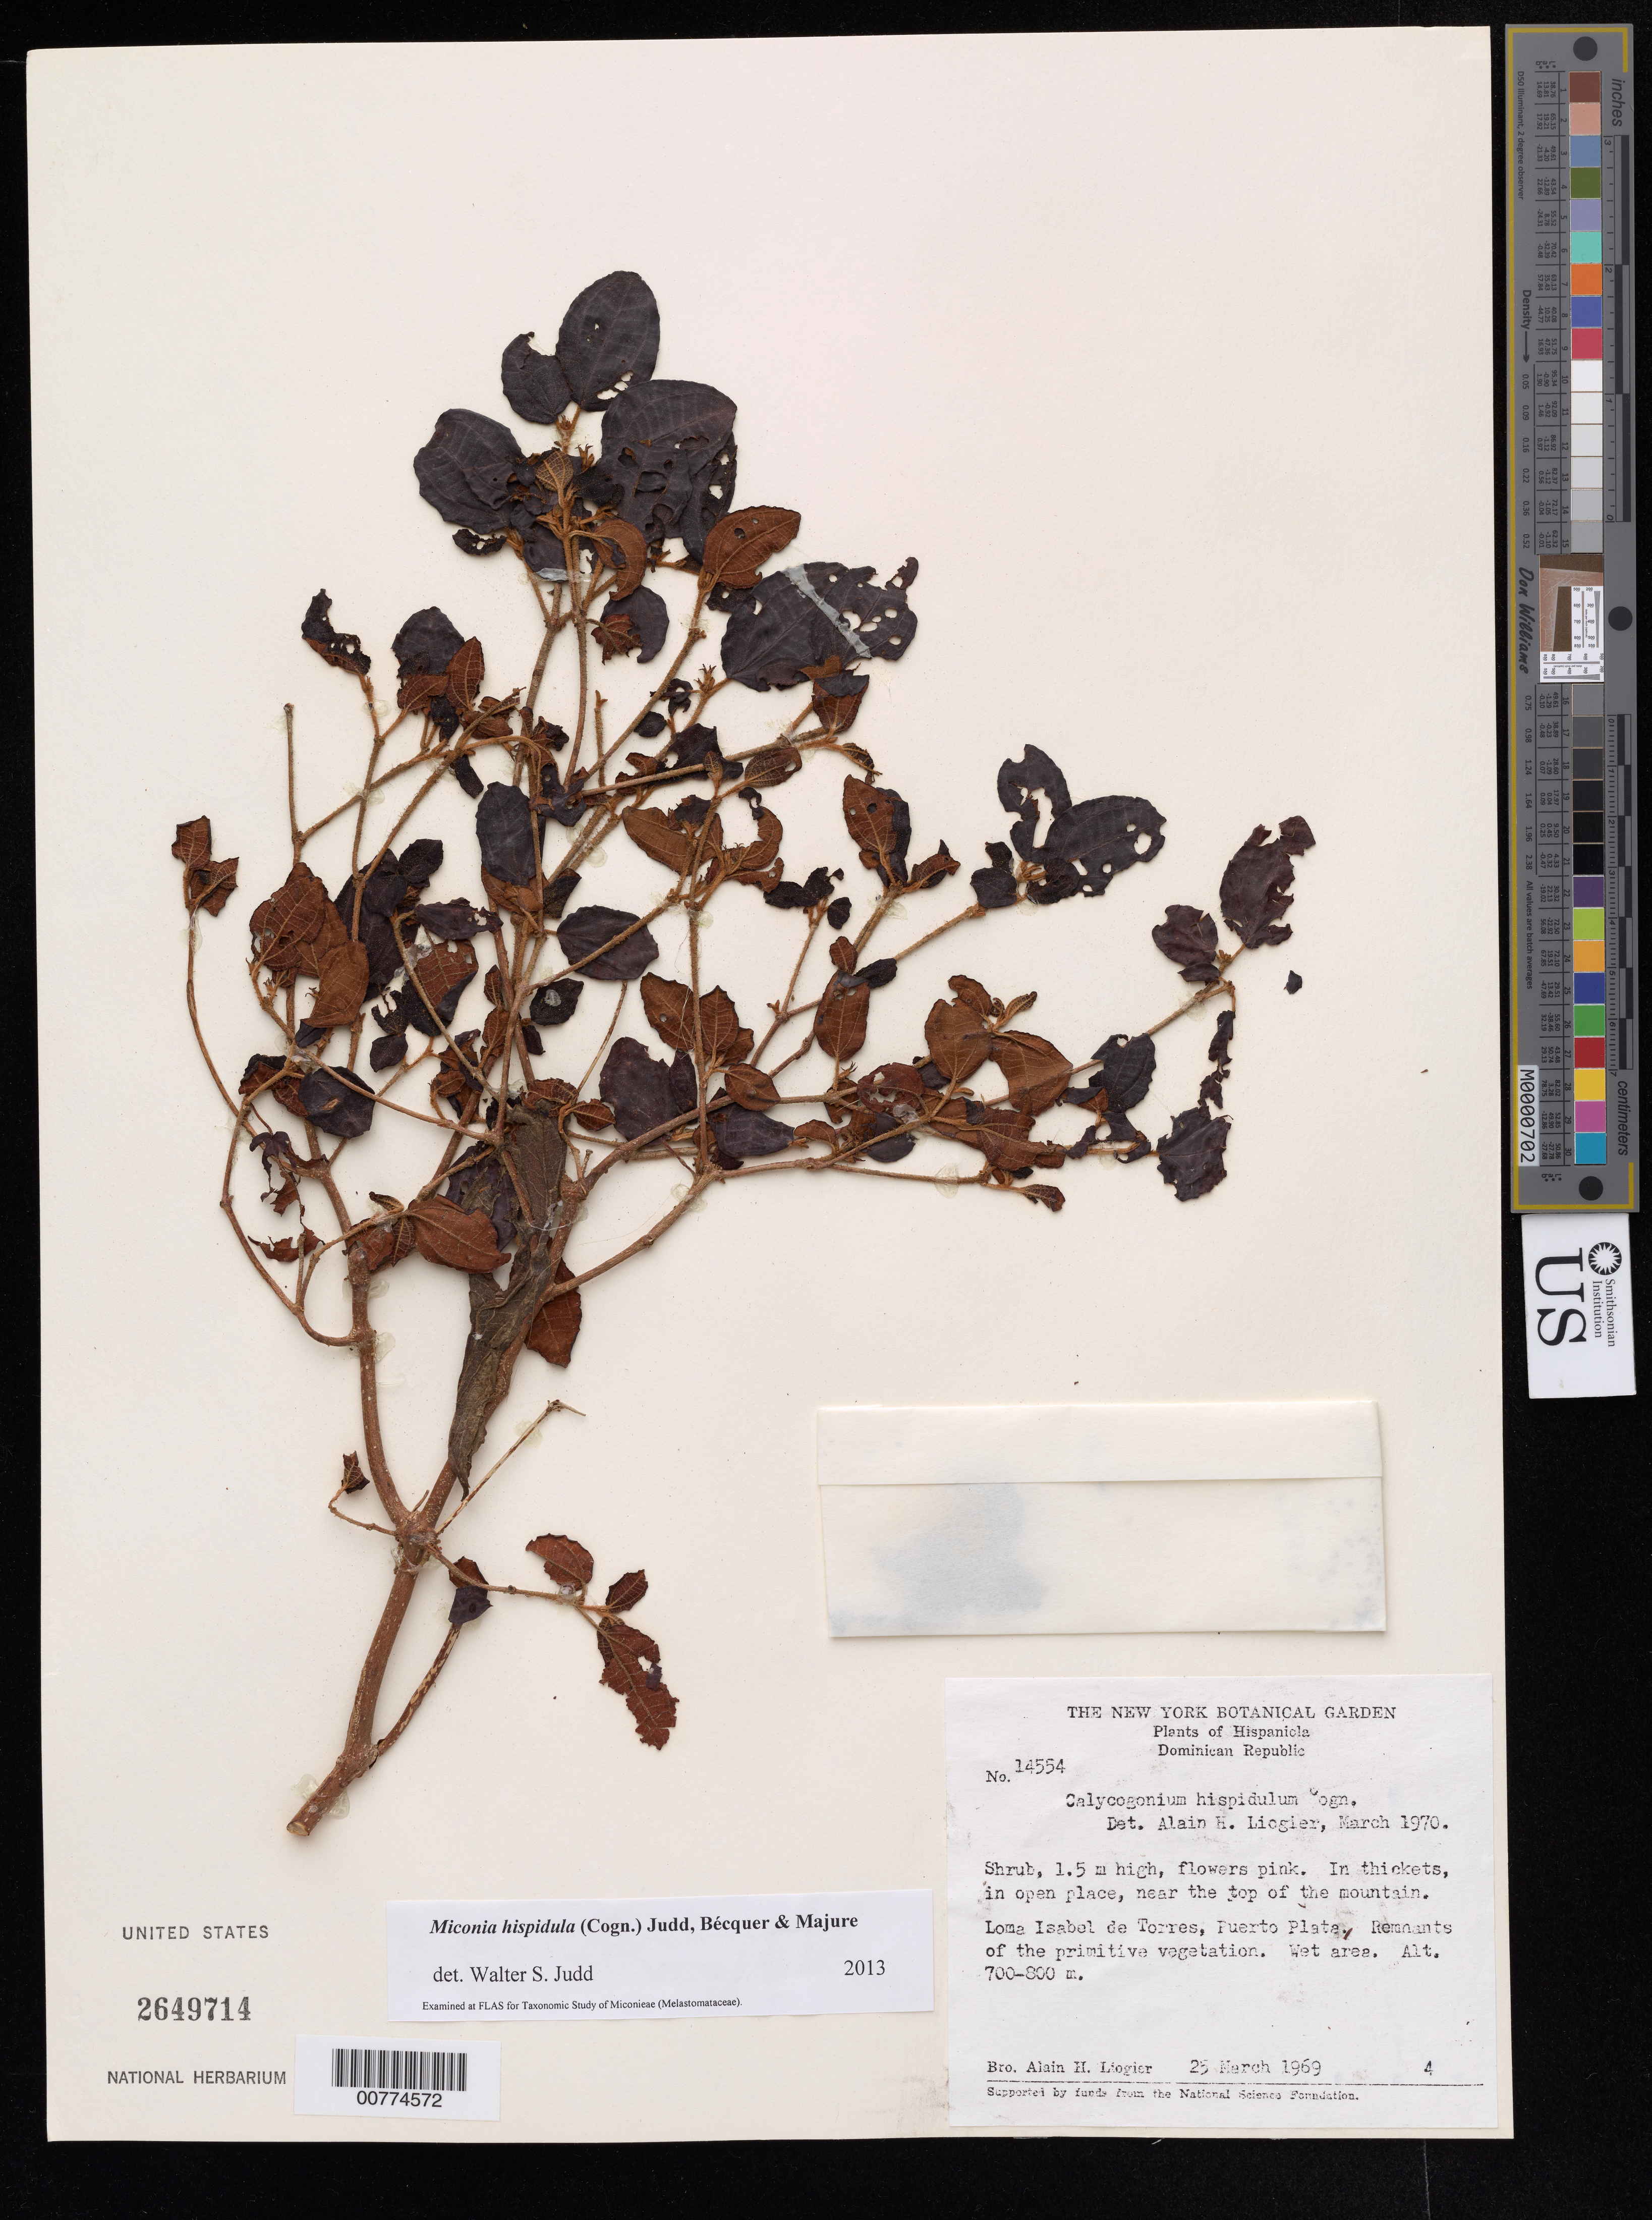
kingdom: Plantae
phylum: Tracheophyta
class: Magnoliopsida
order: Myrtales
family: Melastomataceae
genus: Miconia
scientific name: Miconia hispidula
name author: (Cogn.) Judd et al.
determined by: Judd, Walter S.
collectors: A. H. Liogier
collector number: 14554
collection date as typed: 25 Mar 1969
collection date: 1969-03-25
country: Dominican Republic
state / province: Puerto Plata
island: Hispaniola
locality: Loma Isabel de Torres.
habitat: In thickets, in open place, near the top of the mountain; remnants of the primitive vegetation, wet area.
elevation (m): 700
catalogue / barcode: US 2649714